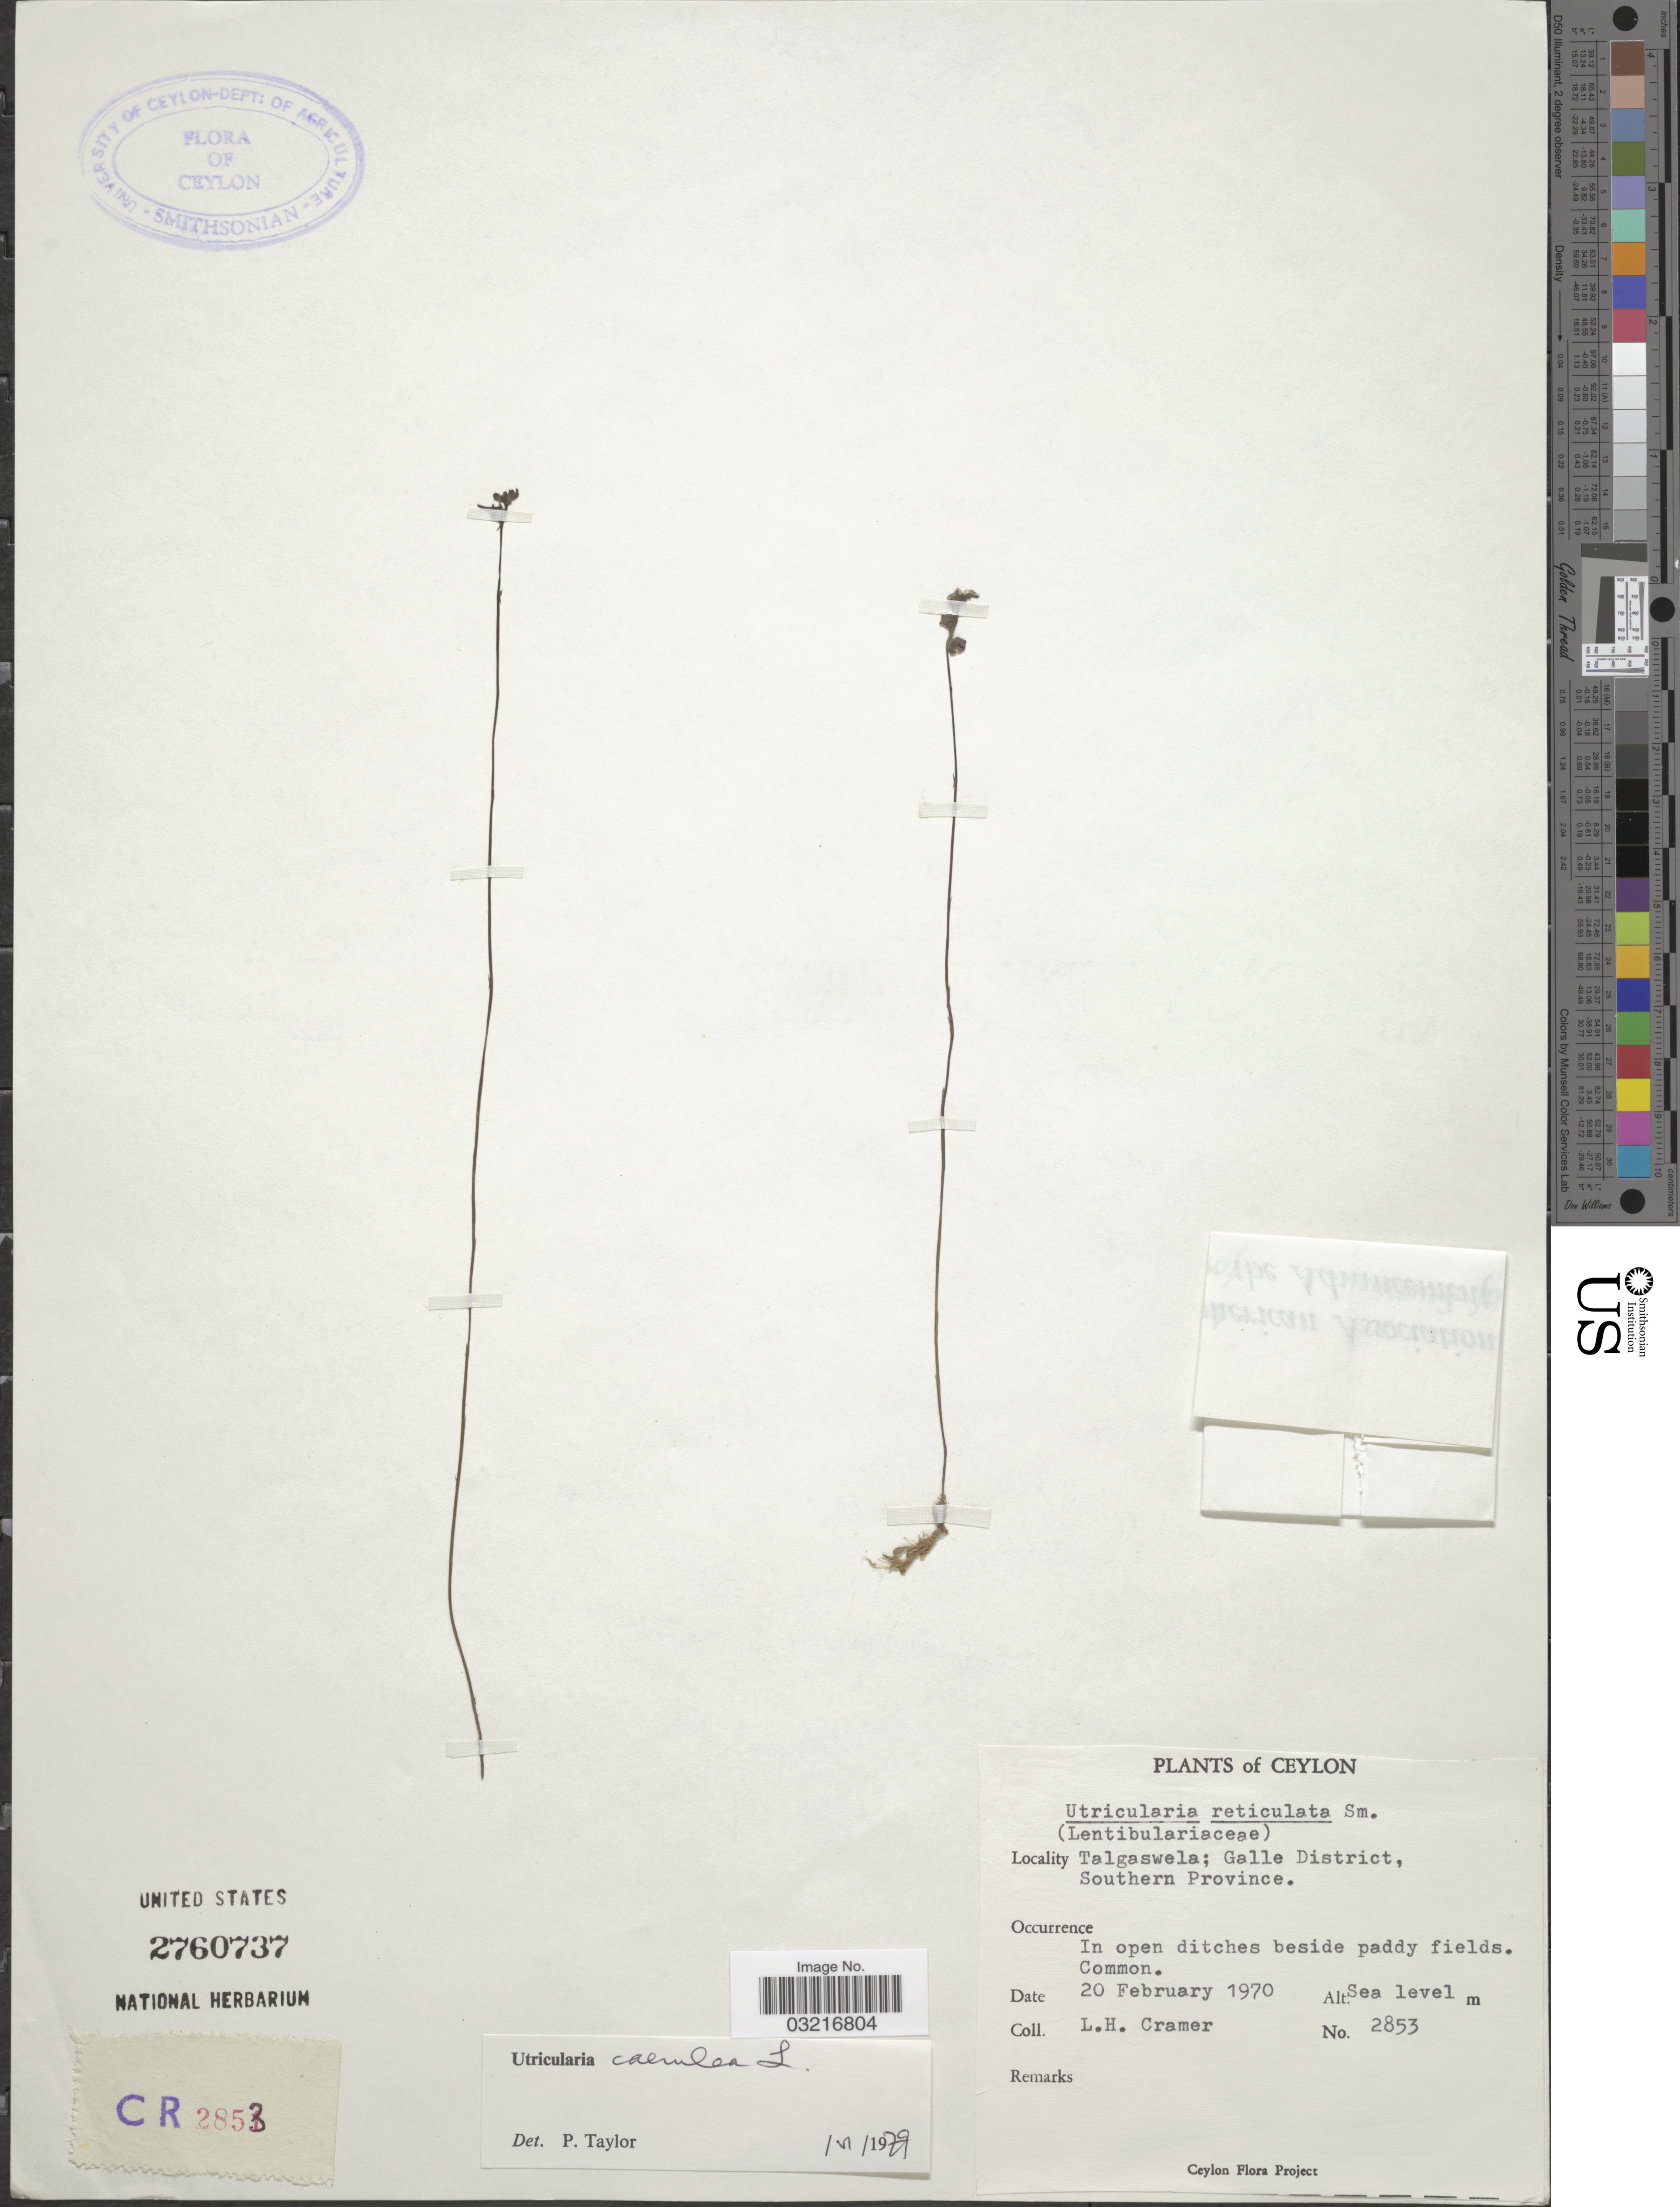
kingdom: Plantae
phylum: Tracheophyta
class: Magnoliopsida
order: Lamiales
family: Lentibulariaceae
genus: Utricularia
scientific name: Utricularia caerulea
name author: L.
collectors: L. H. Cramer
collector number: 2853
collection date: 1970-02-20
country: Sri Lanka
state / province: Southern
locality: Ceylon, Talgaswela; Galle District.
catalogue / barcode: US 2760737